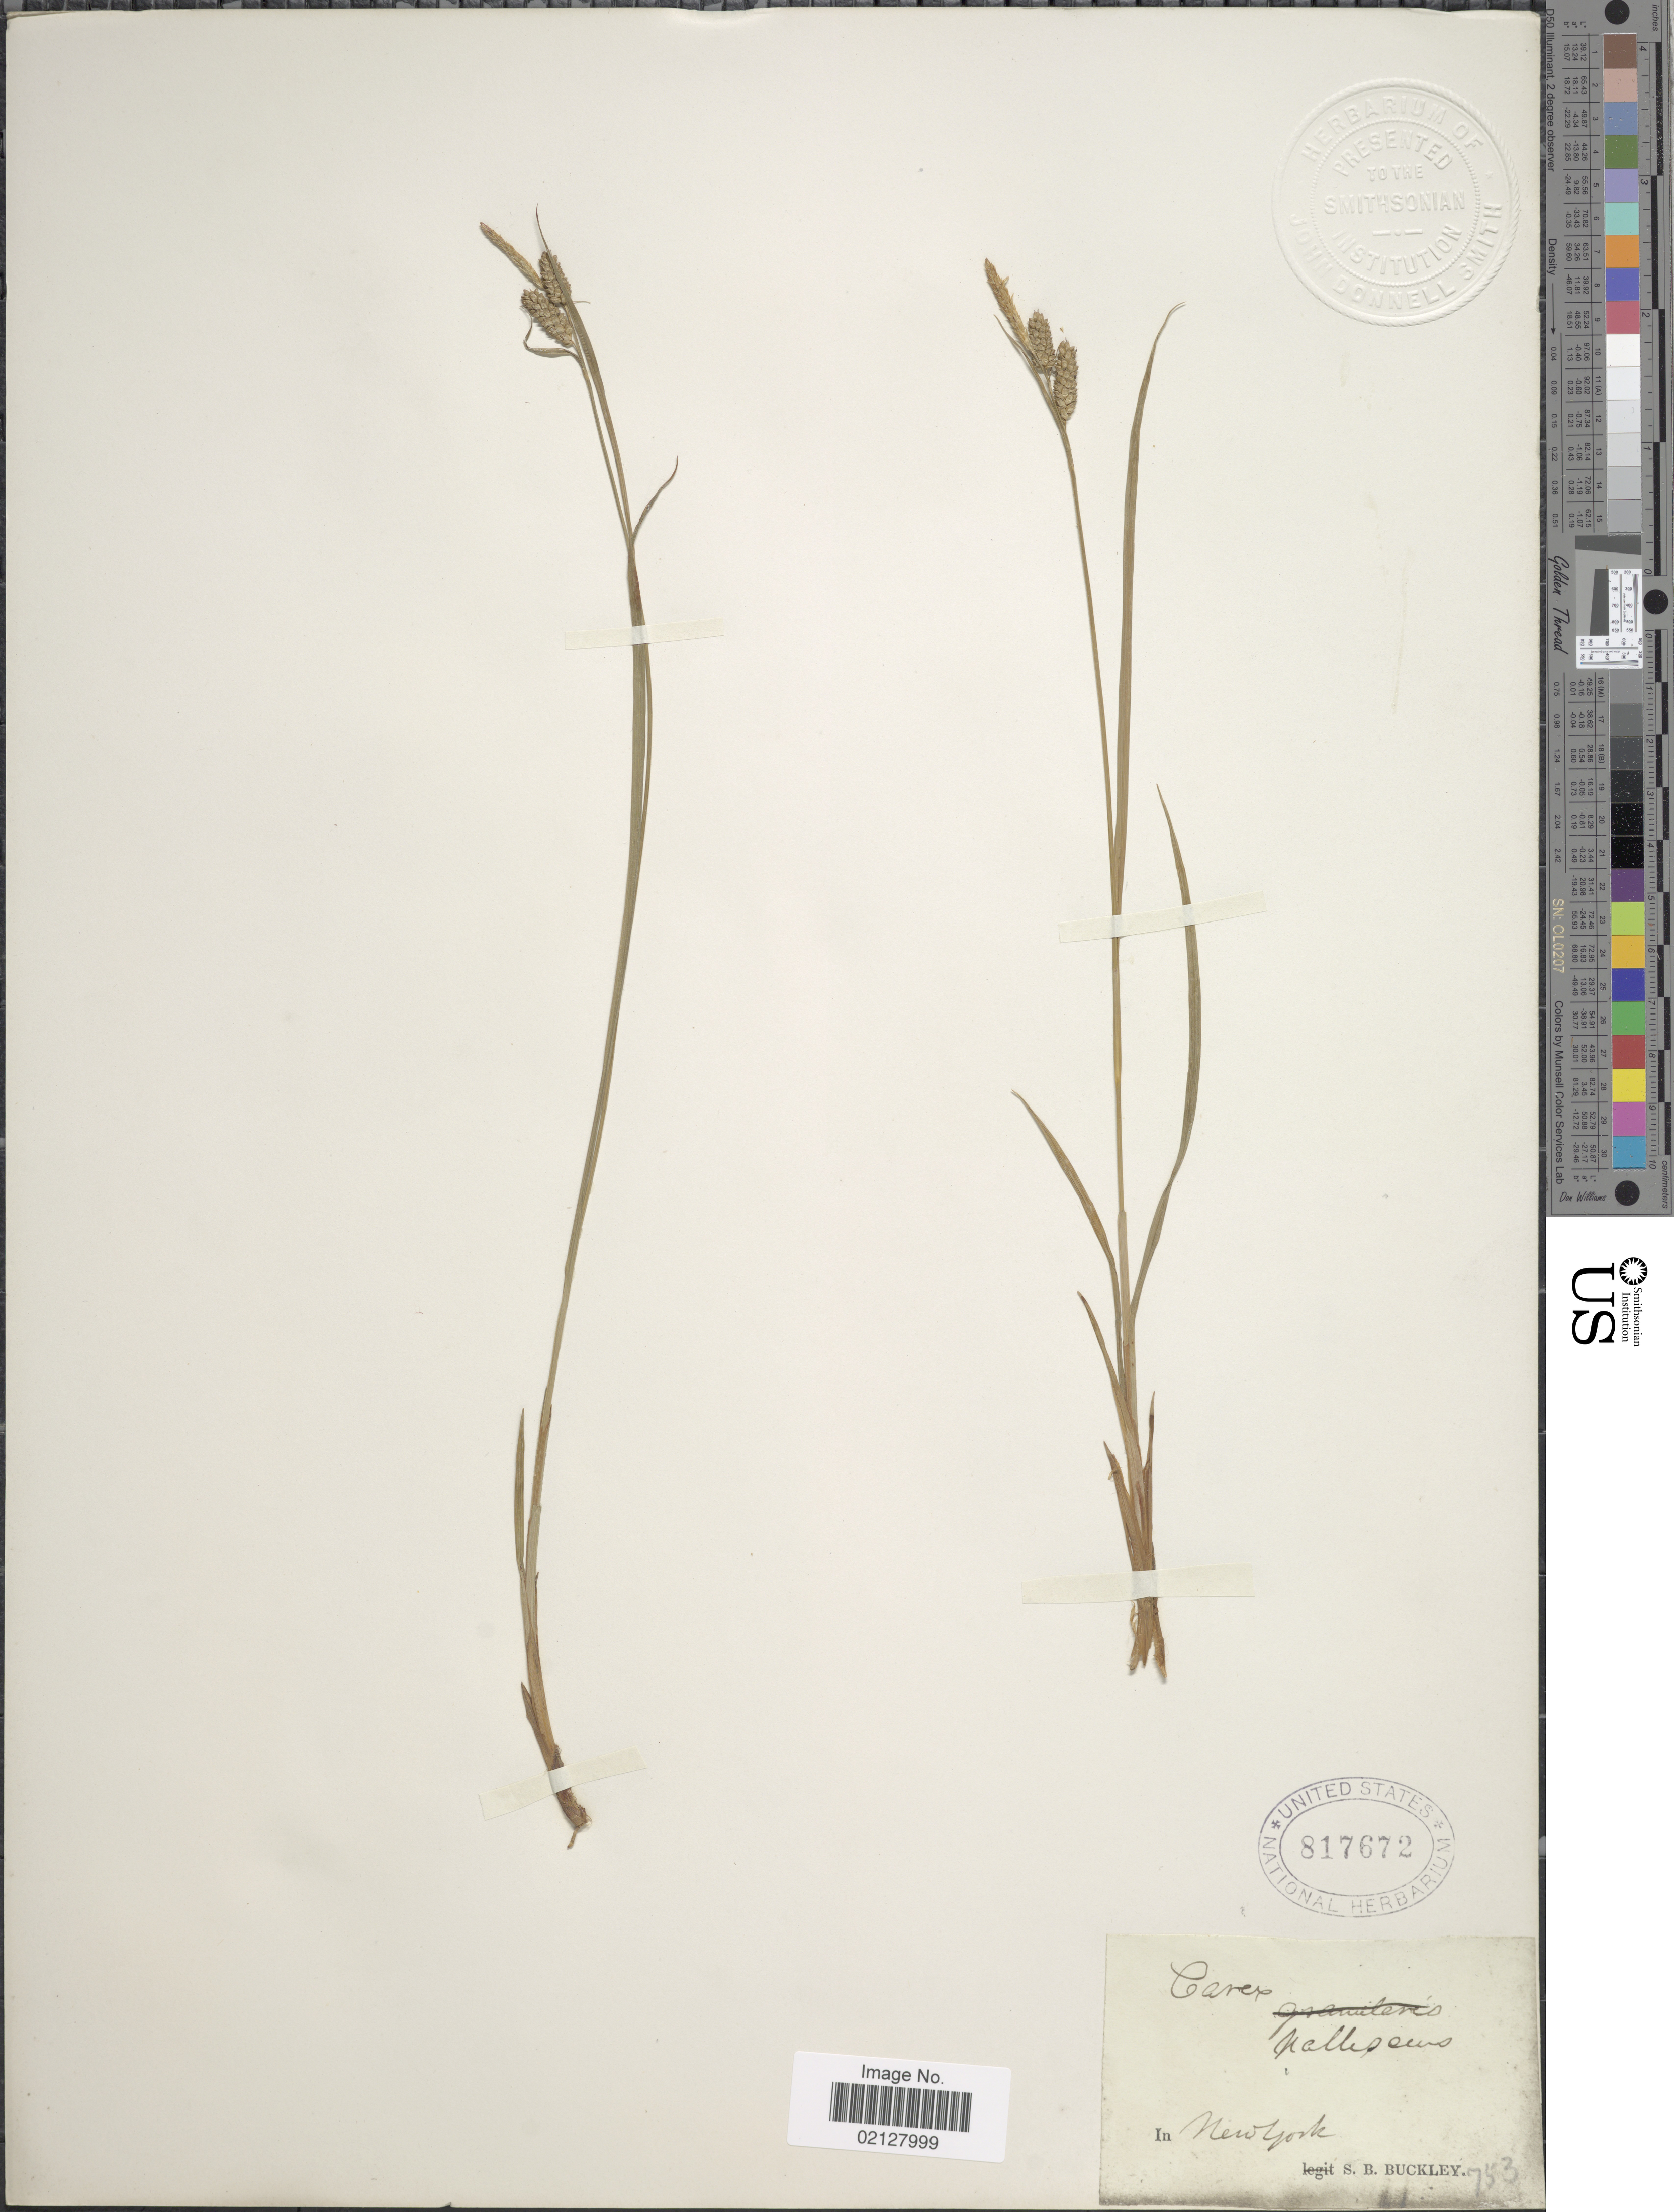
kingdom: Plantae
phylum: Tracheophyta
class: Liliopsida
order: Poales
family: Cyperaceae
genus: Carex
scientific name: Carex pallescens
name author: L.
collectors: S. B. Buckley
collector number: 753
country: United States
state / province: New York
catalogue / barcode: US 817672